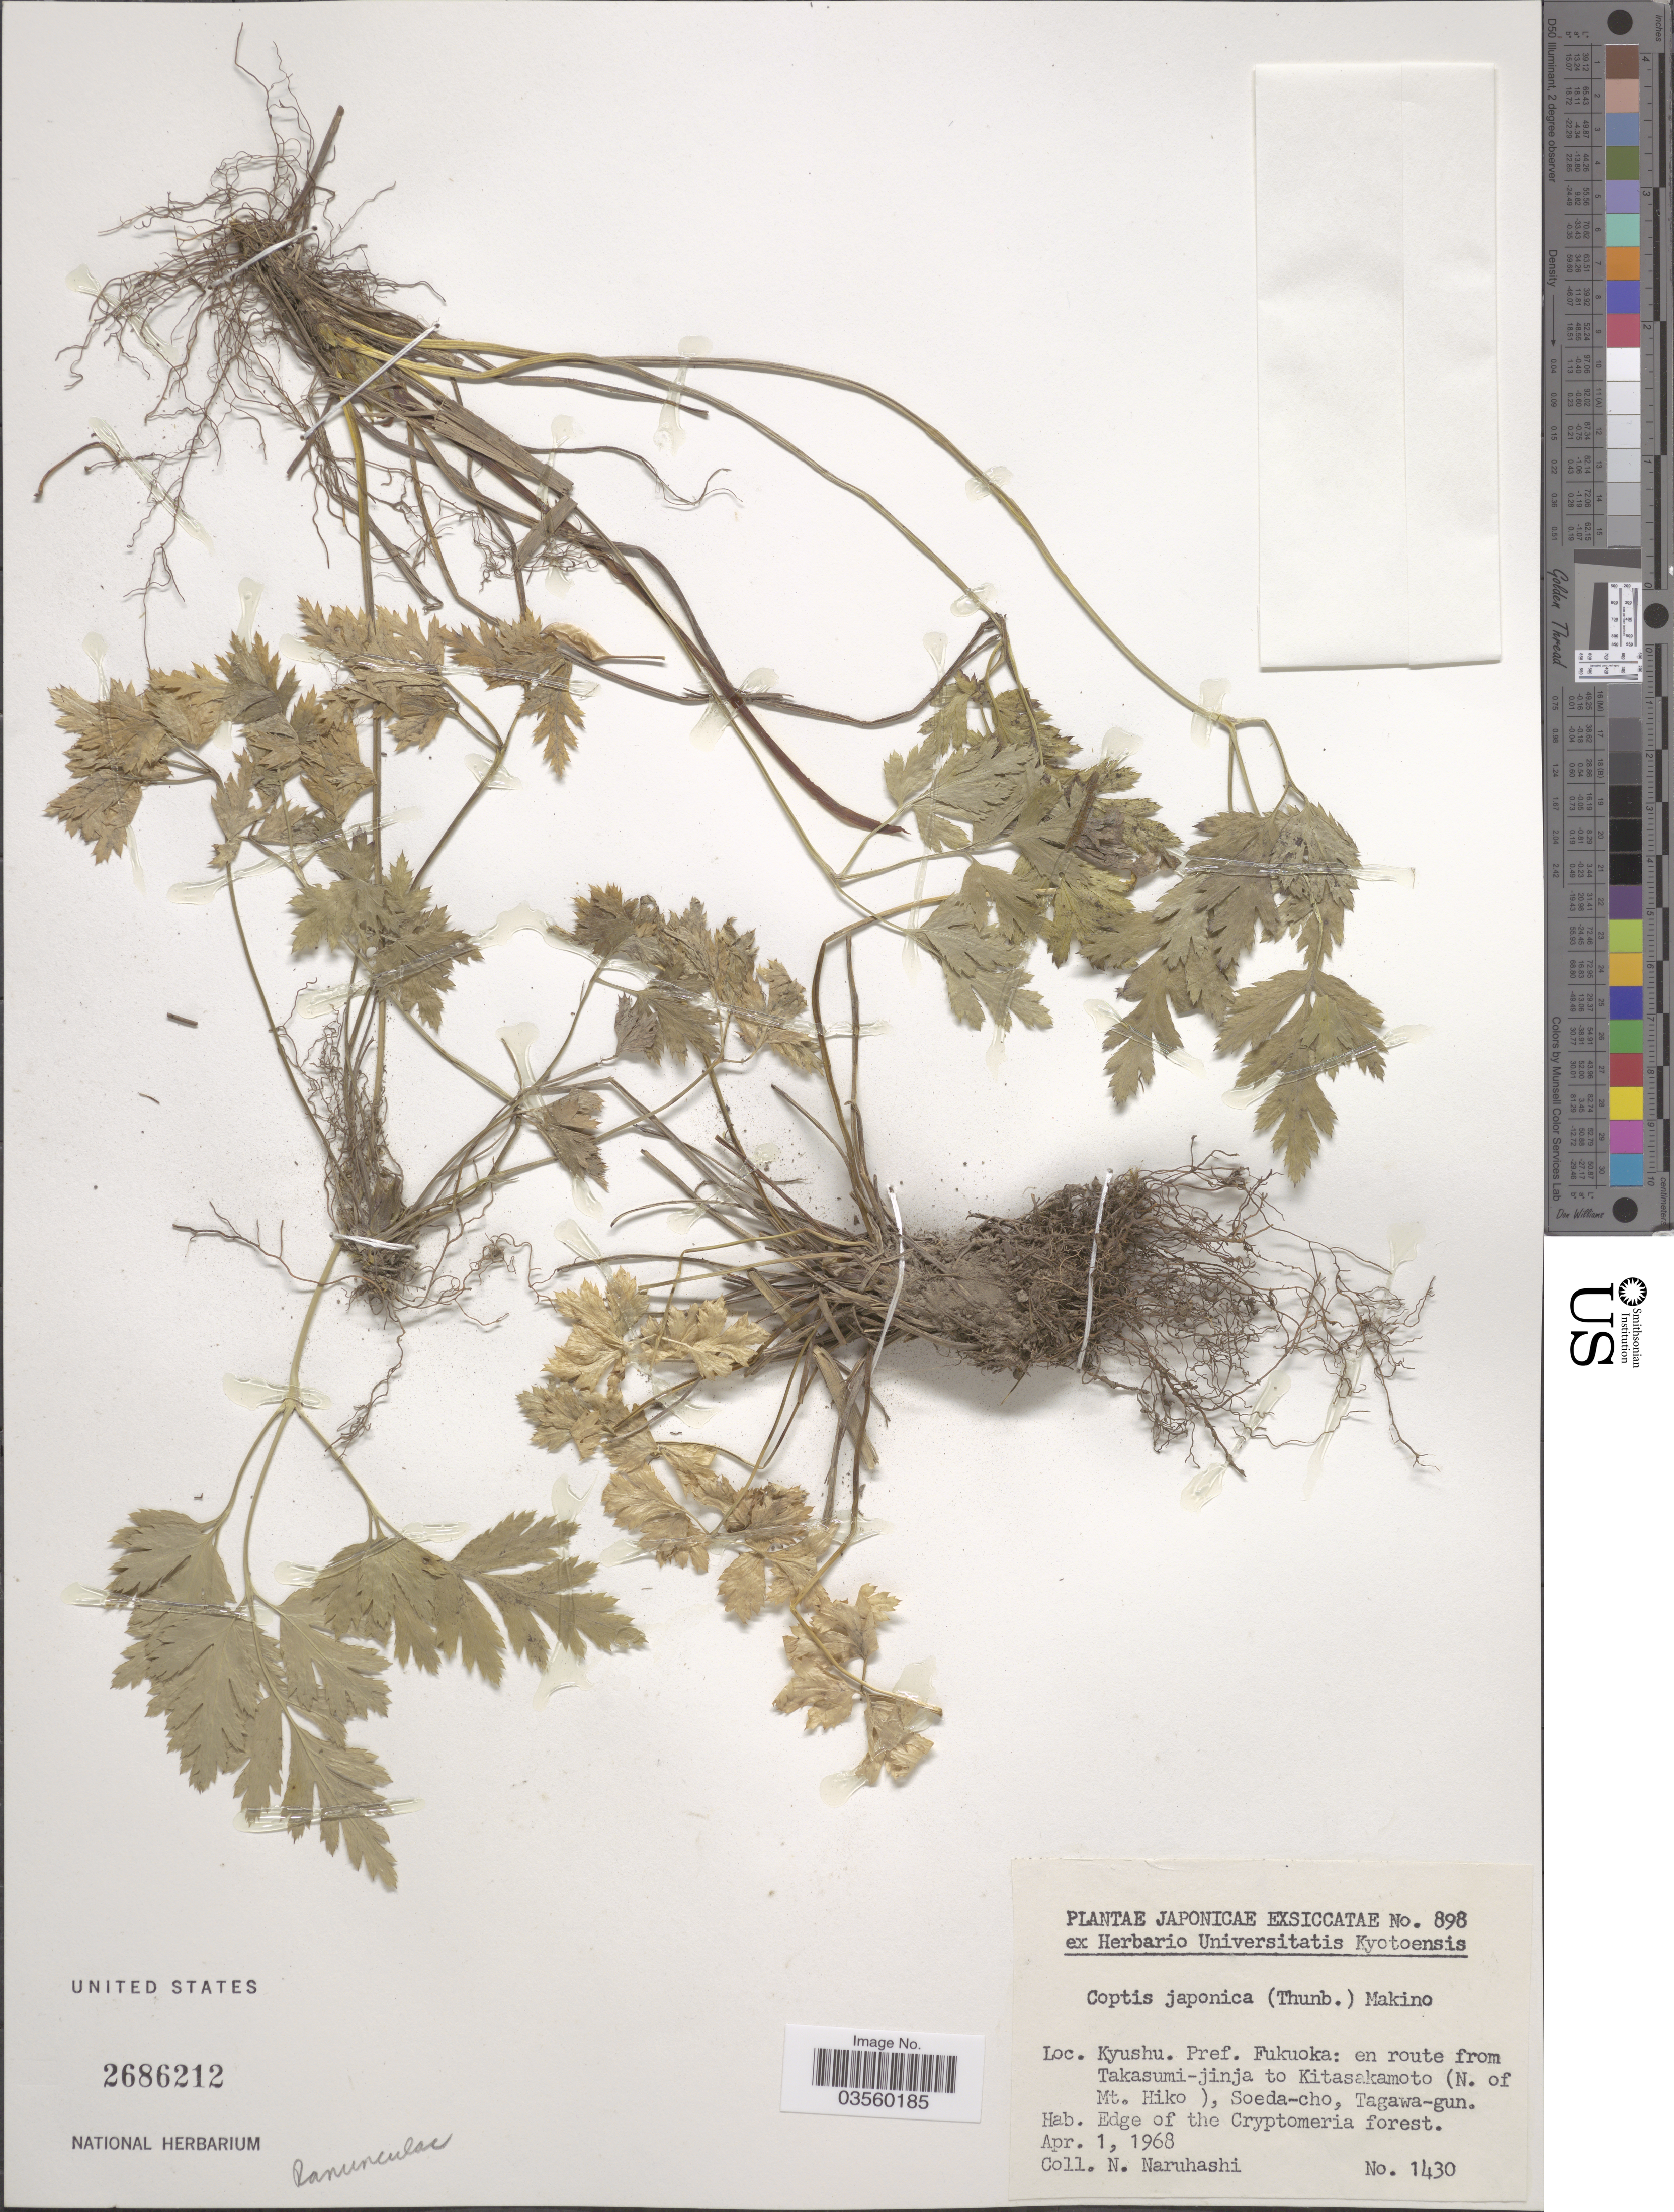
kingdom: Plantae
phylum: Tracheophyta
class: Magnoliopsida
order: Ranunculales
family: Ranunculaceae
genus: Coptis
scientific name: Coptis japonica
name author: (Thunb.) Makino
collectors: N. Naruhashi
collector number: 1430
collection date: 1968-04-01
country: Japan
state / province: Hukuoka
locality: Kyushu. Pref. Fukuoka: en route from Takasumi-jinja to Kitasakamoto (N. of Mt. Hiko), Soeda-cho, Tagawa-gun.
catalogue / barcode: US 2686212